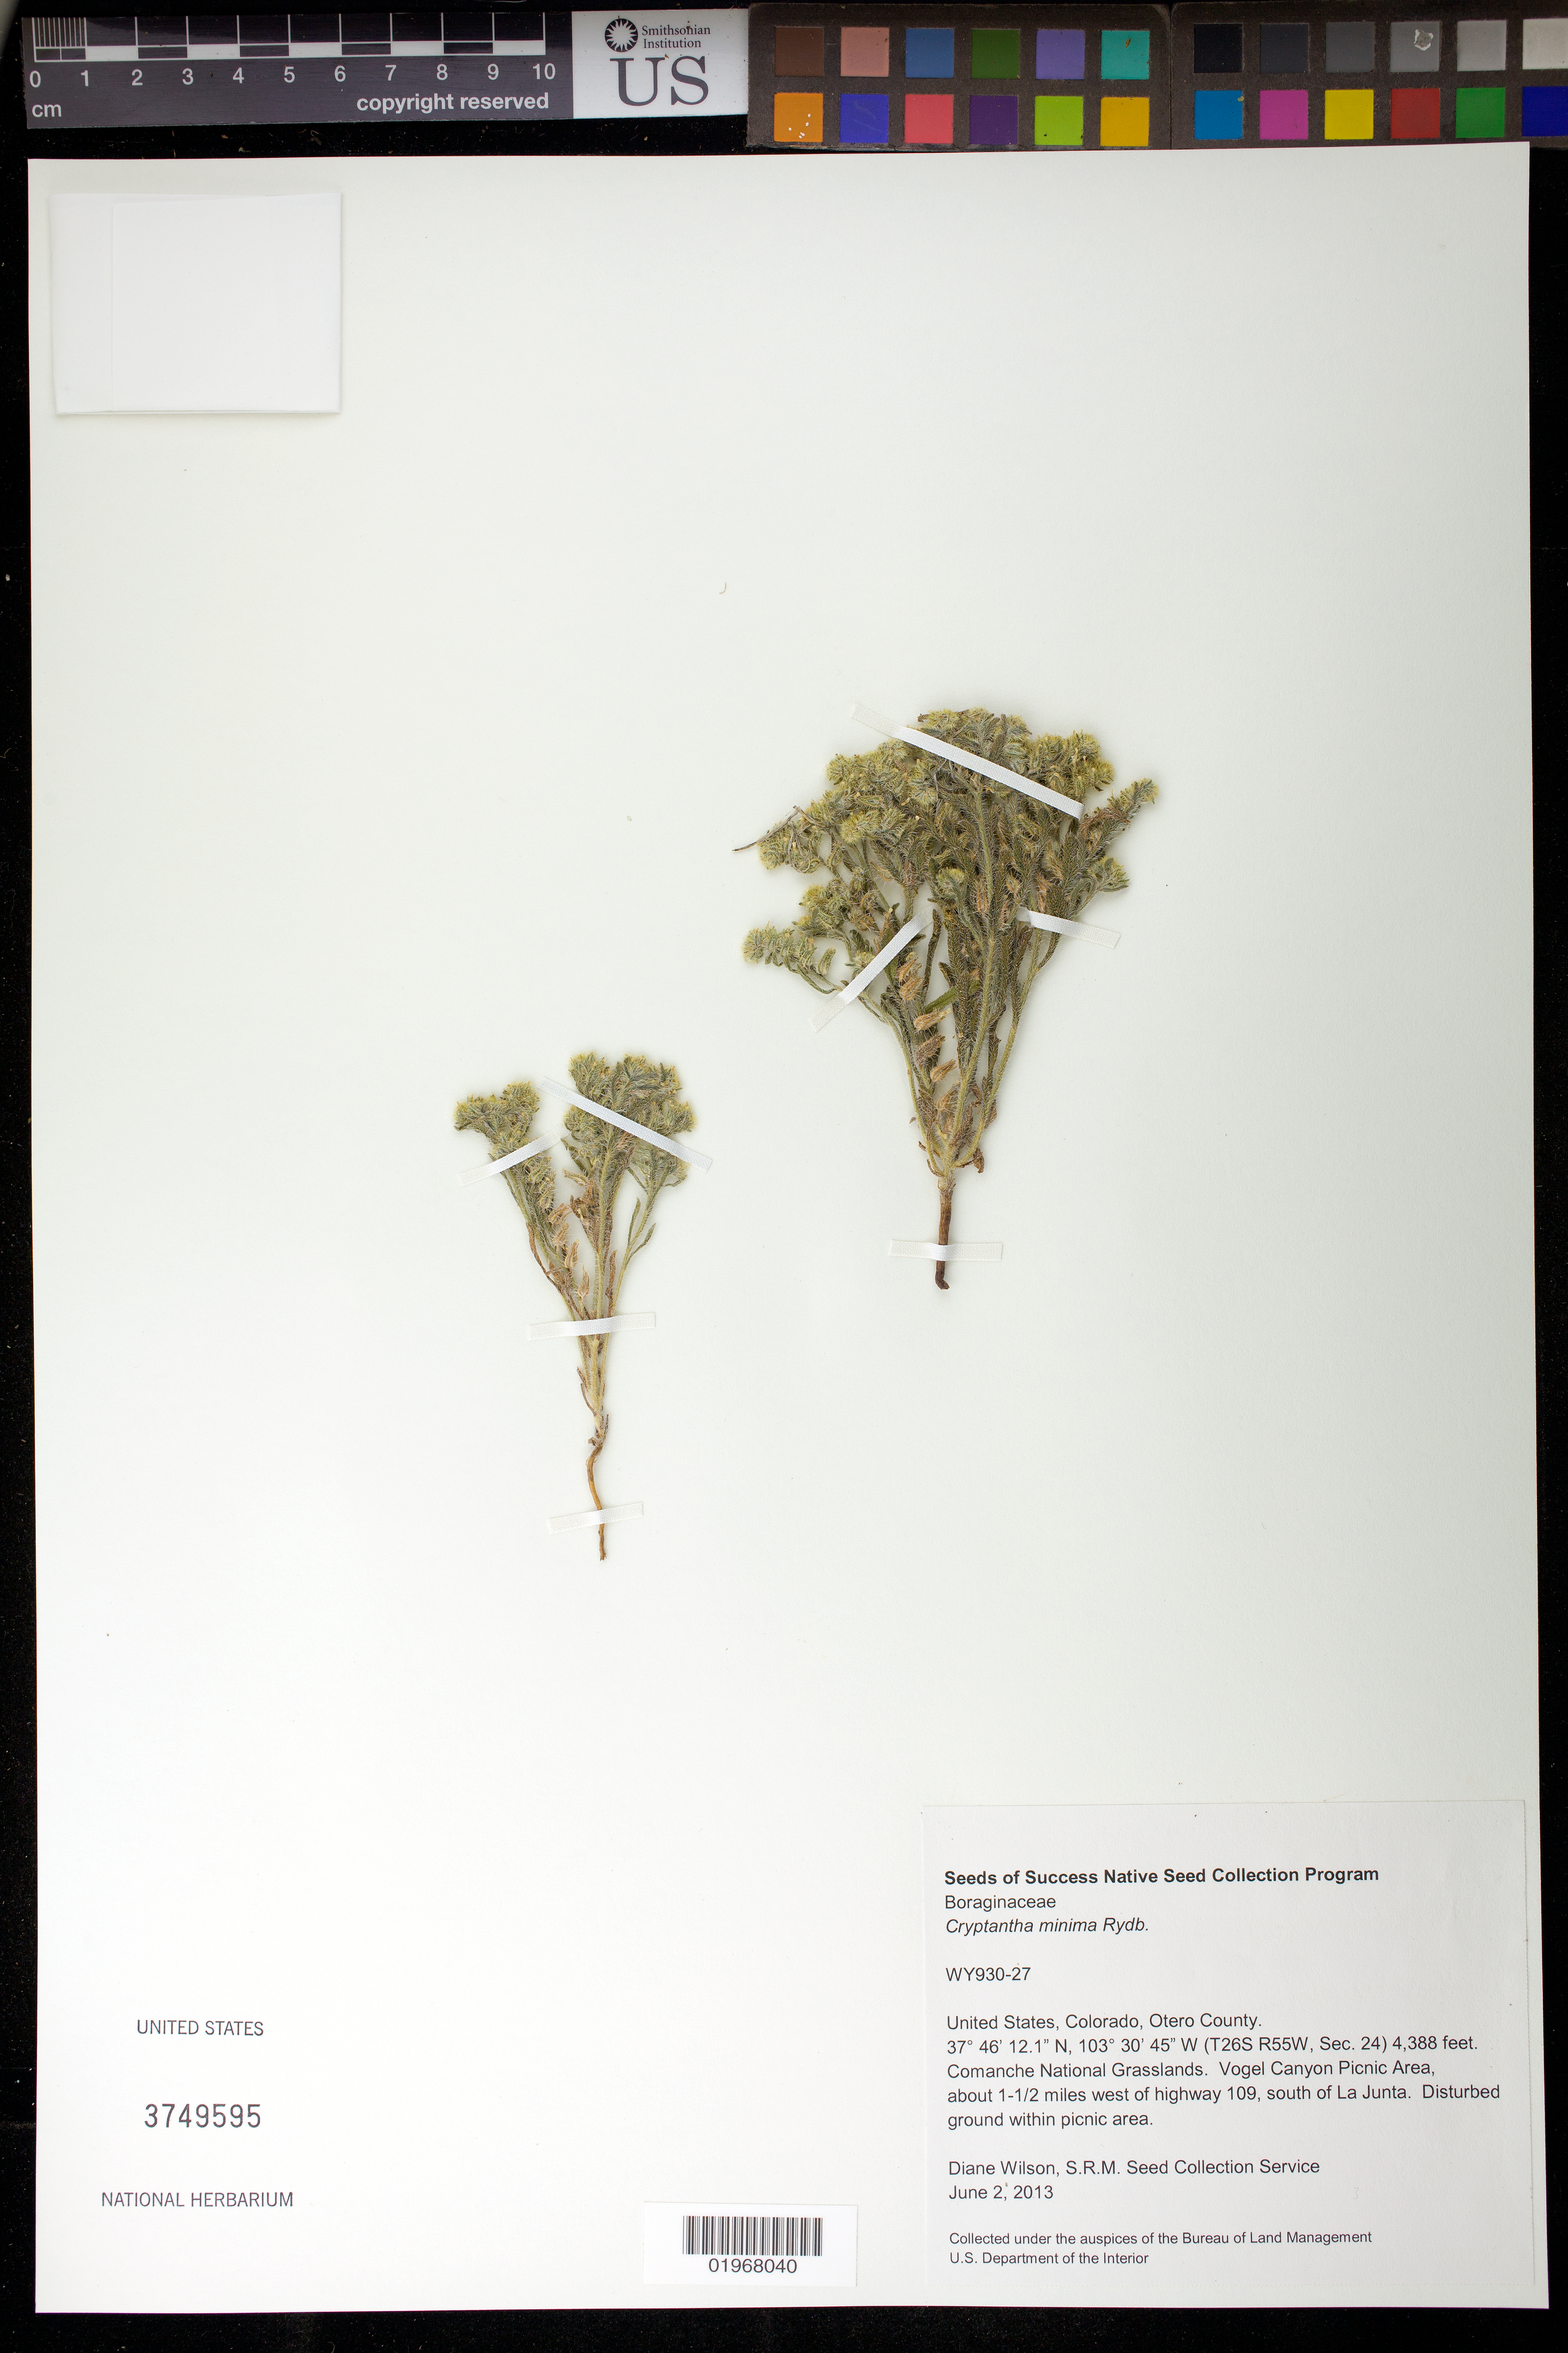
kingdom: Plantae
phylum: Tracheophyta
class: Magnoliopsida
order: Boraginales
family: Boraginaceae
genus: Cryptantha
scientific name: Cryptantha minima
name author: Rydb.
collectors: D. Wilson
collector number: WY930-27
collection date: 2013-06-02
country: United States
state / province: Colorado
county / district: Otero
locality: Comanche National Grassland, Vogel Canyon Picnic Area, 1-1.5 mi. W of Hwy 109, S of La Junta.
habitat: Disturbed ground within picnic area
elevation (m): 1337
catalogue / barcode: US 3749595